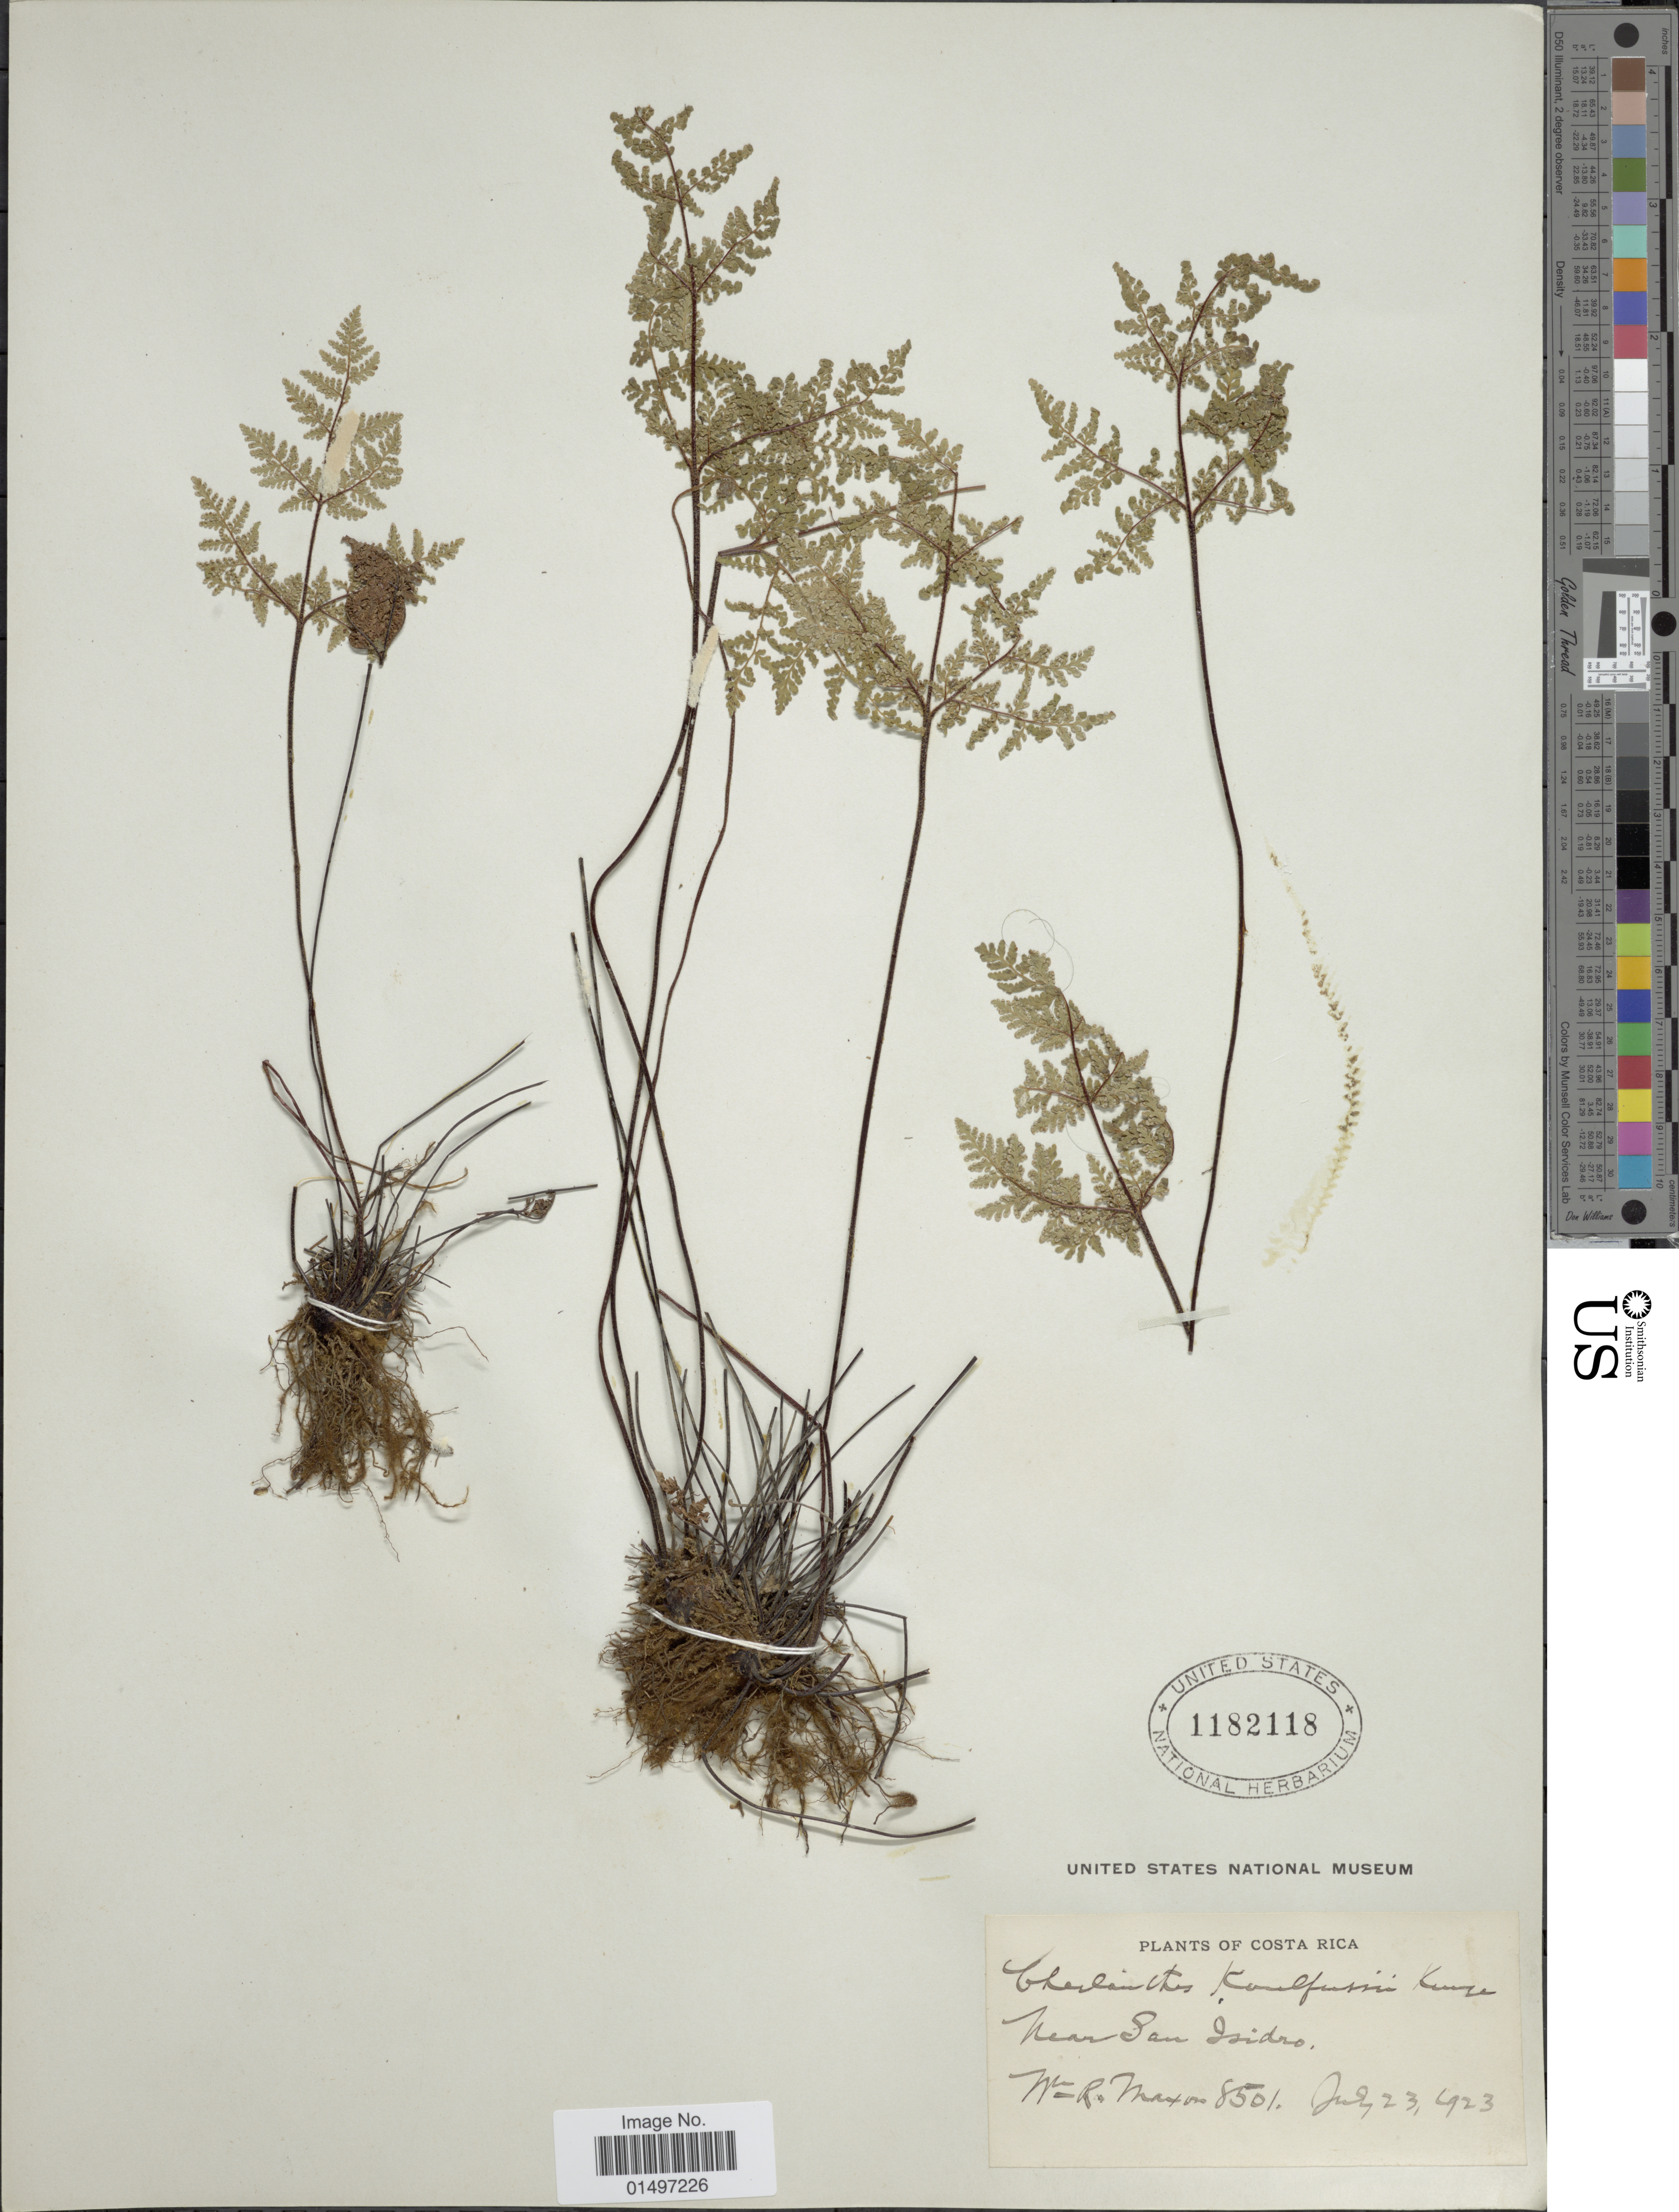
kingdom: Plantae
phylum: Tracheophyta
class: Polypodiopsida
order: Polypodiales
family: Pteridaceae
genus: Gaga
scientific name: Gaga kaulfussii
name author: (Kunze) Fay W. Li & Windham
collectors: W. R. Maxon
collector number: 8501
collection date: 1923-07-23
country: Costa Rica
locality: Near San Isidro.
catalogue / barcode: US 1182118